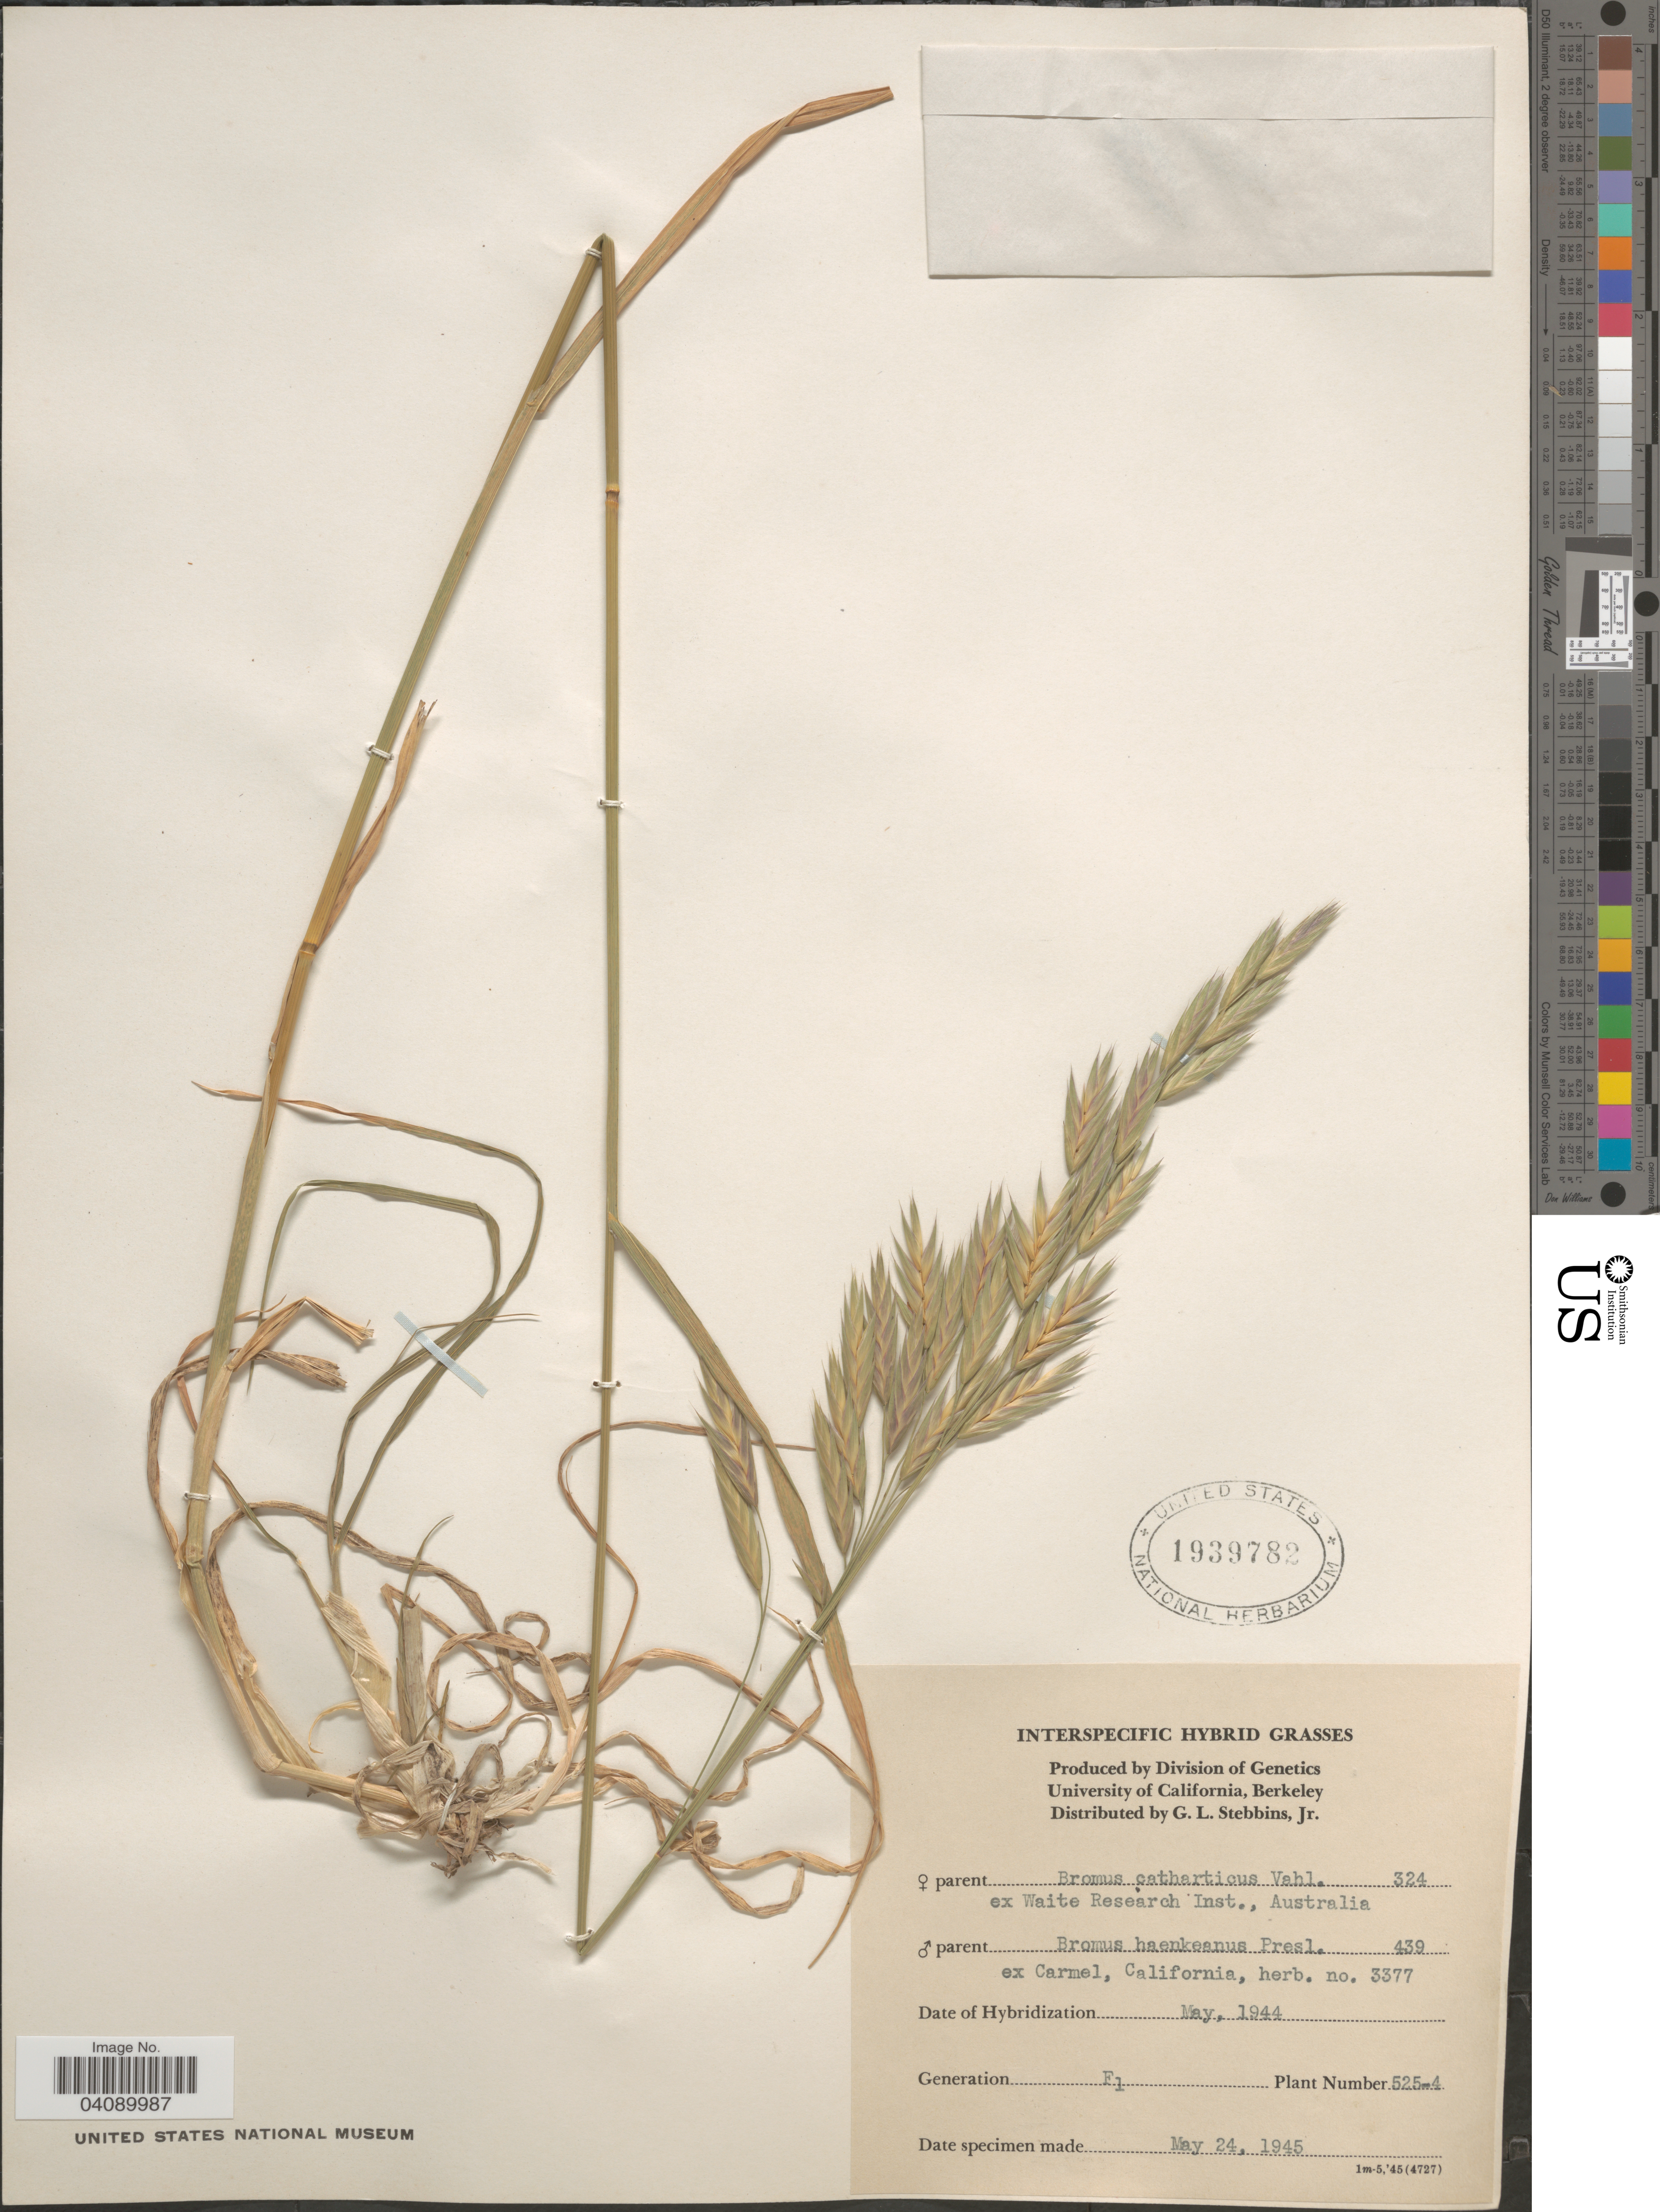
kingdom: Plantae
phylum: Tracheophyta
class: Liliopsida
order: Poales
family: Poaceae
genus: Bromus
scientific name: Bromus sp.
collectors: G. L. Stebbins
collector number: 525-4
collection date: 1945-05-24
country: United States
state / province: California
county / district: Alameda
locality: University of California, Berkeley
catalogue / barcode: US 1939782